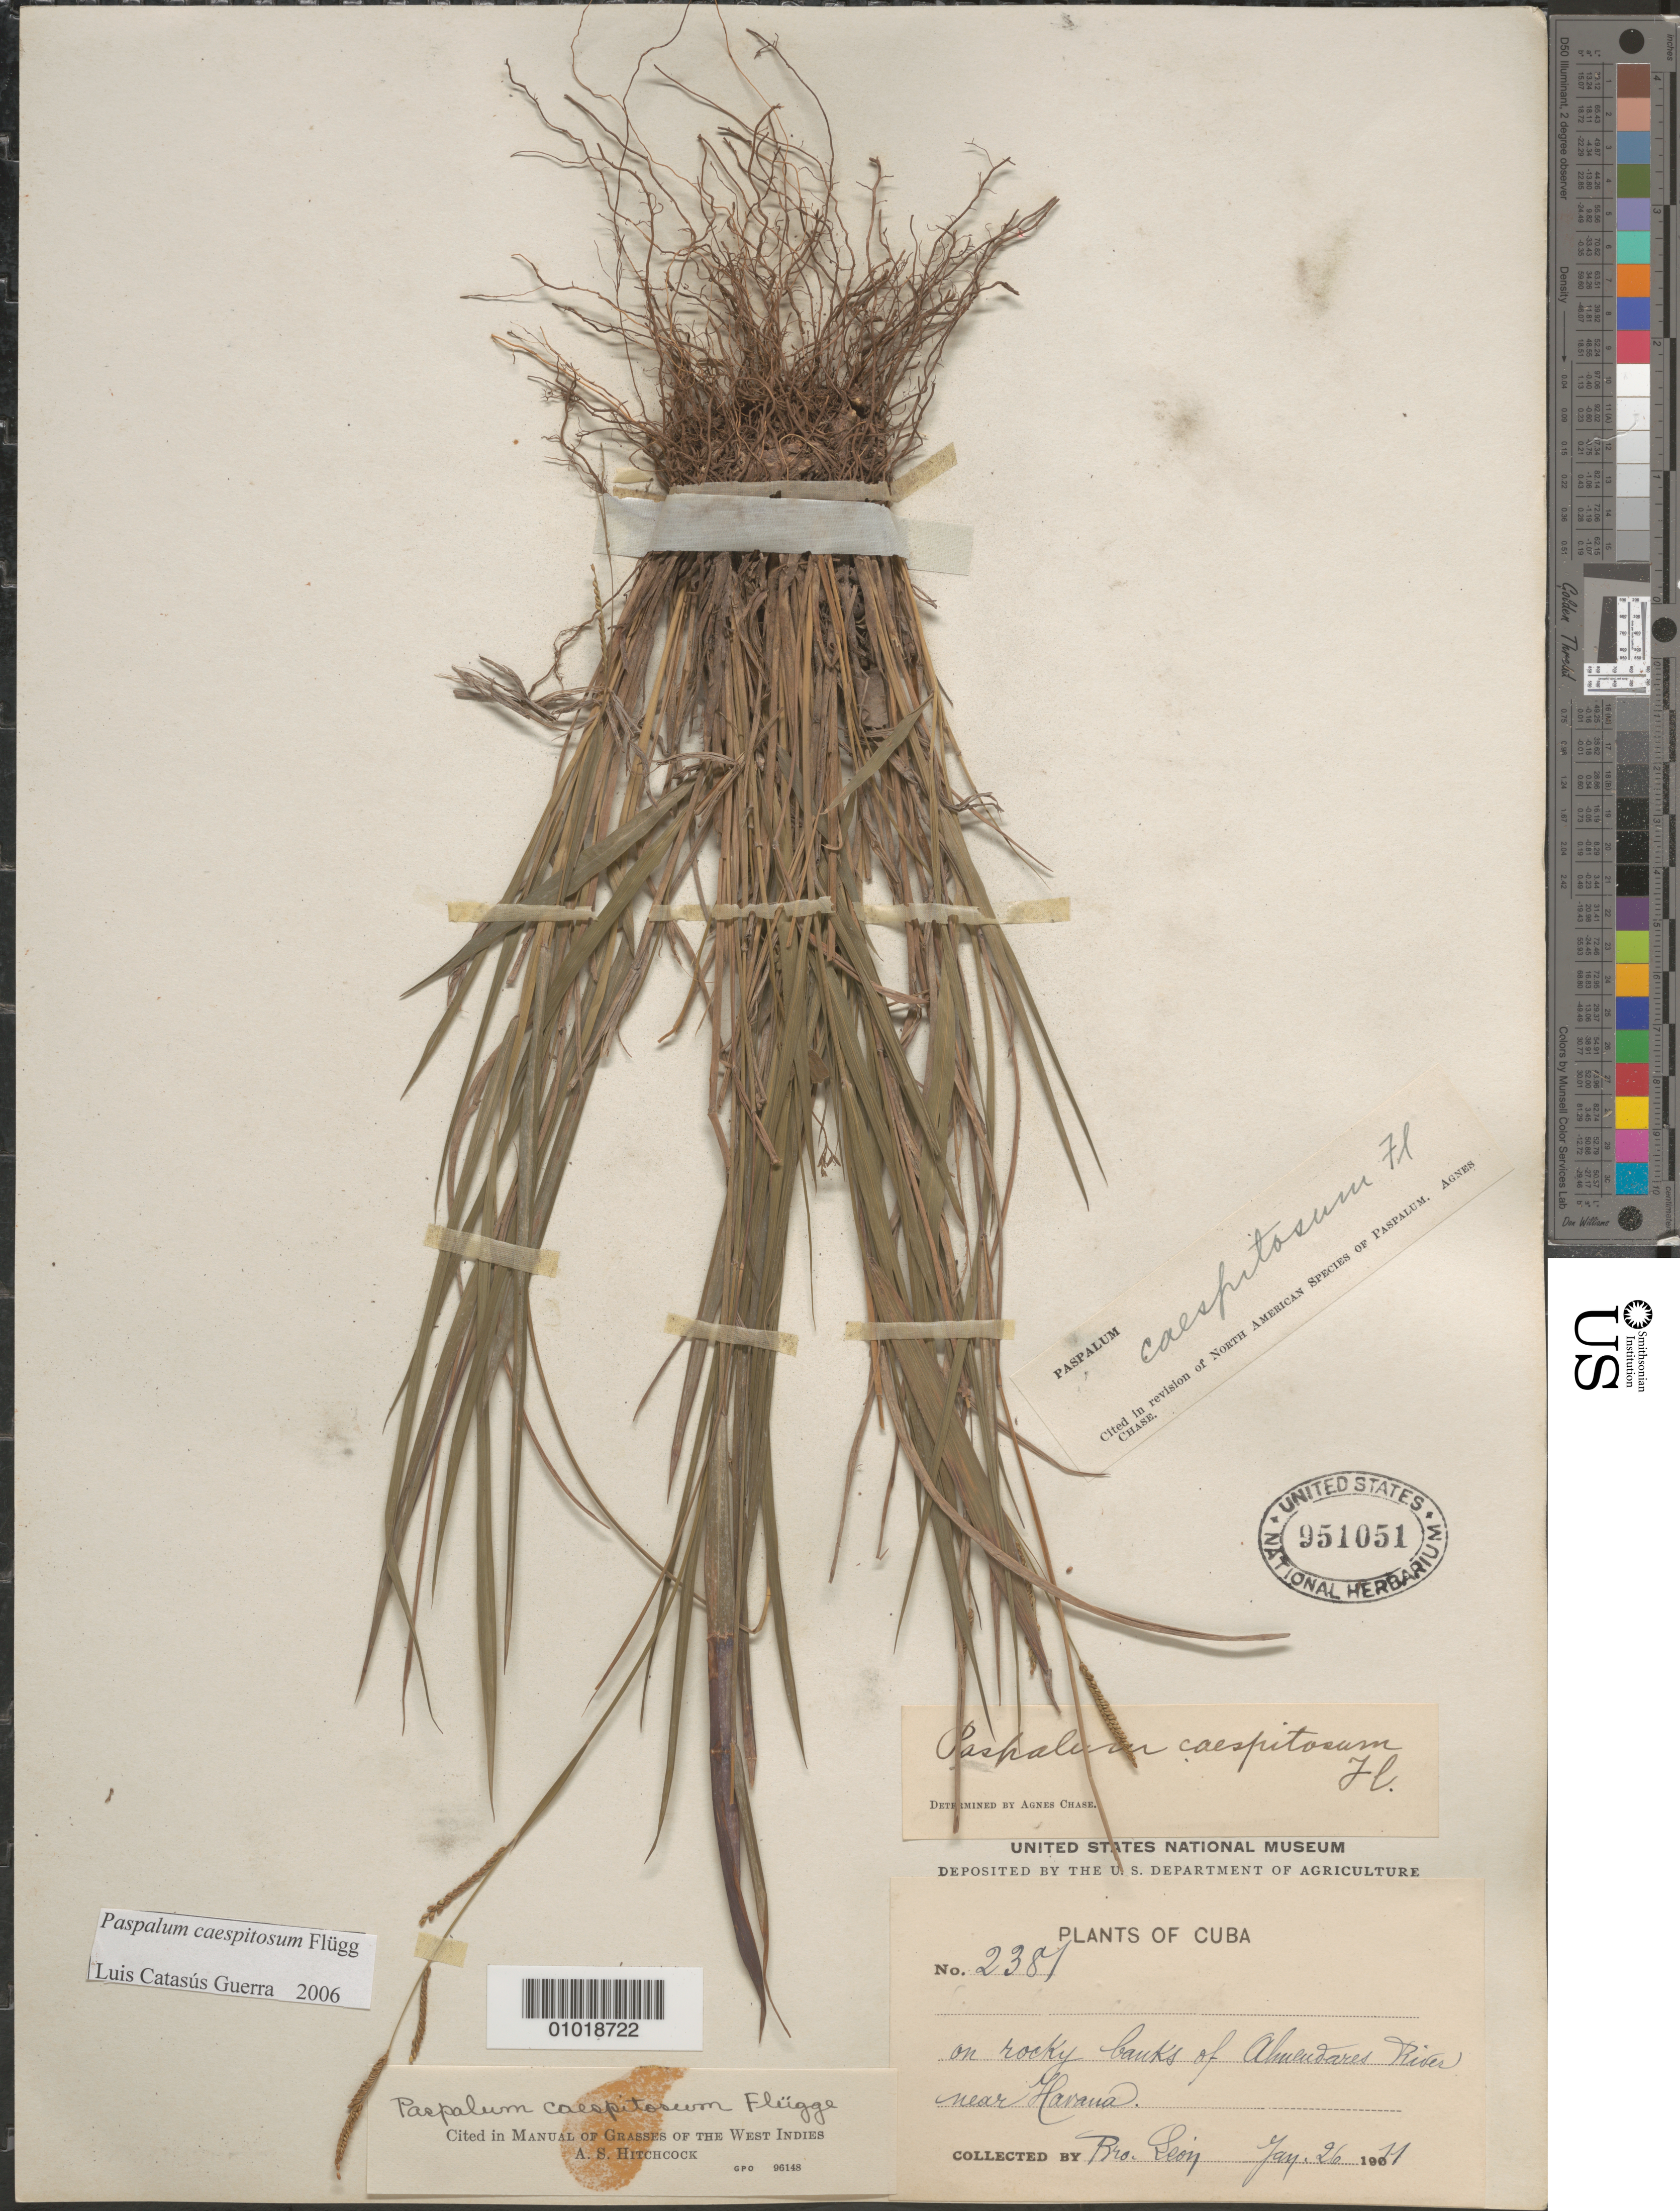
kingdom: Plantae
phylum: Tracheophyta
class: Liliopsida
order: Poales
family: Poaceae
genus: Paspalum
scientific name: Paspalum caespitosum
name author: Flüggé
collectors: Bro. León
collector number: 2381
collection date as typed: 26 Jan 1911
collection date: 1911-01-26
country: Cuba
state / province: La Habana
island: Cuba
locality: Almedares river near Havana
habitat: On rocky banks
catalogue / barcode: US 951051